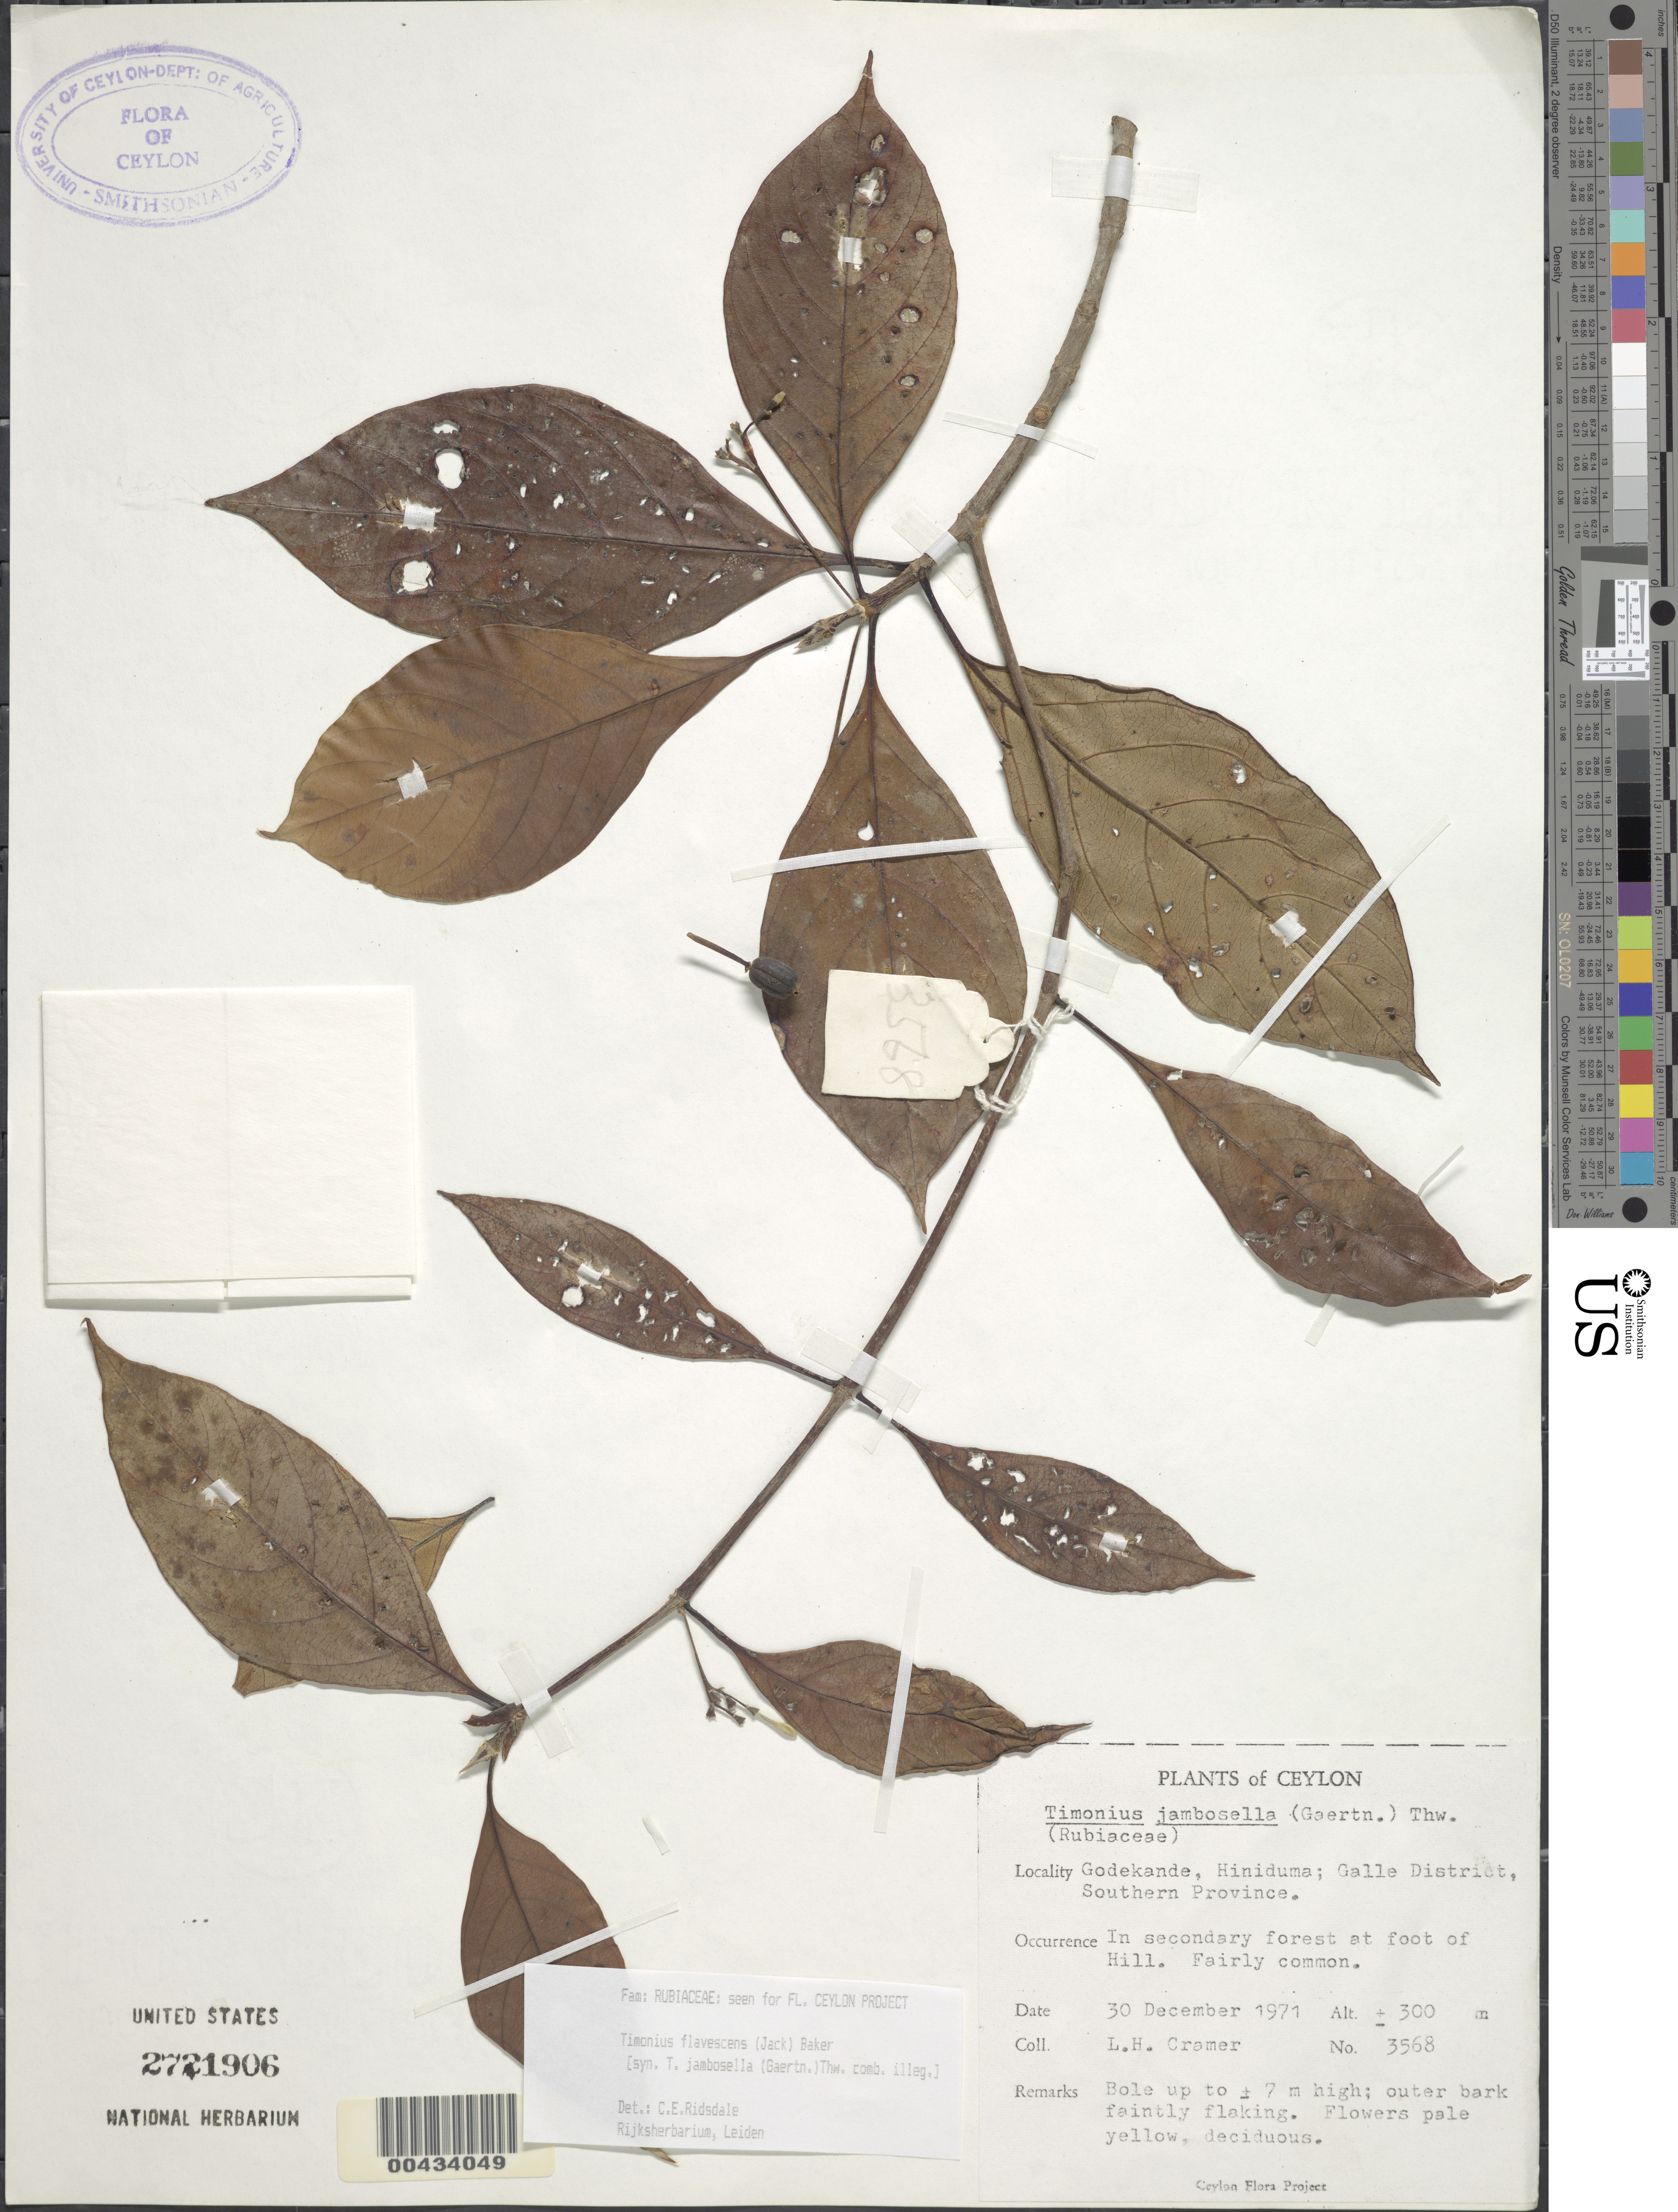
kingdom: Plantae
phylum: Tracheophyta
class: Magnoliopsida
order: Gentianales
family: Rubiaceae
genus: Timonius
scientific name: Timonius flavescens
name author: (Jack) Baker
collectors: L. H. Cramer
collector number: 3568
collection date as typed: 30 Dec 1971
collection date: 1971-12-30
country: Sri Lanka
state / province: Southern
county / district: Galle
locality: Godekande Hiniduma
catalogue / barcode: US 2721906